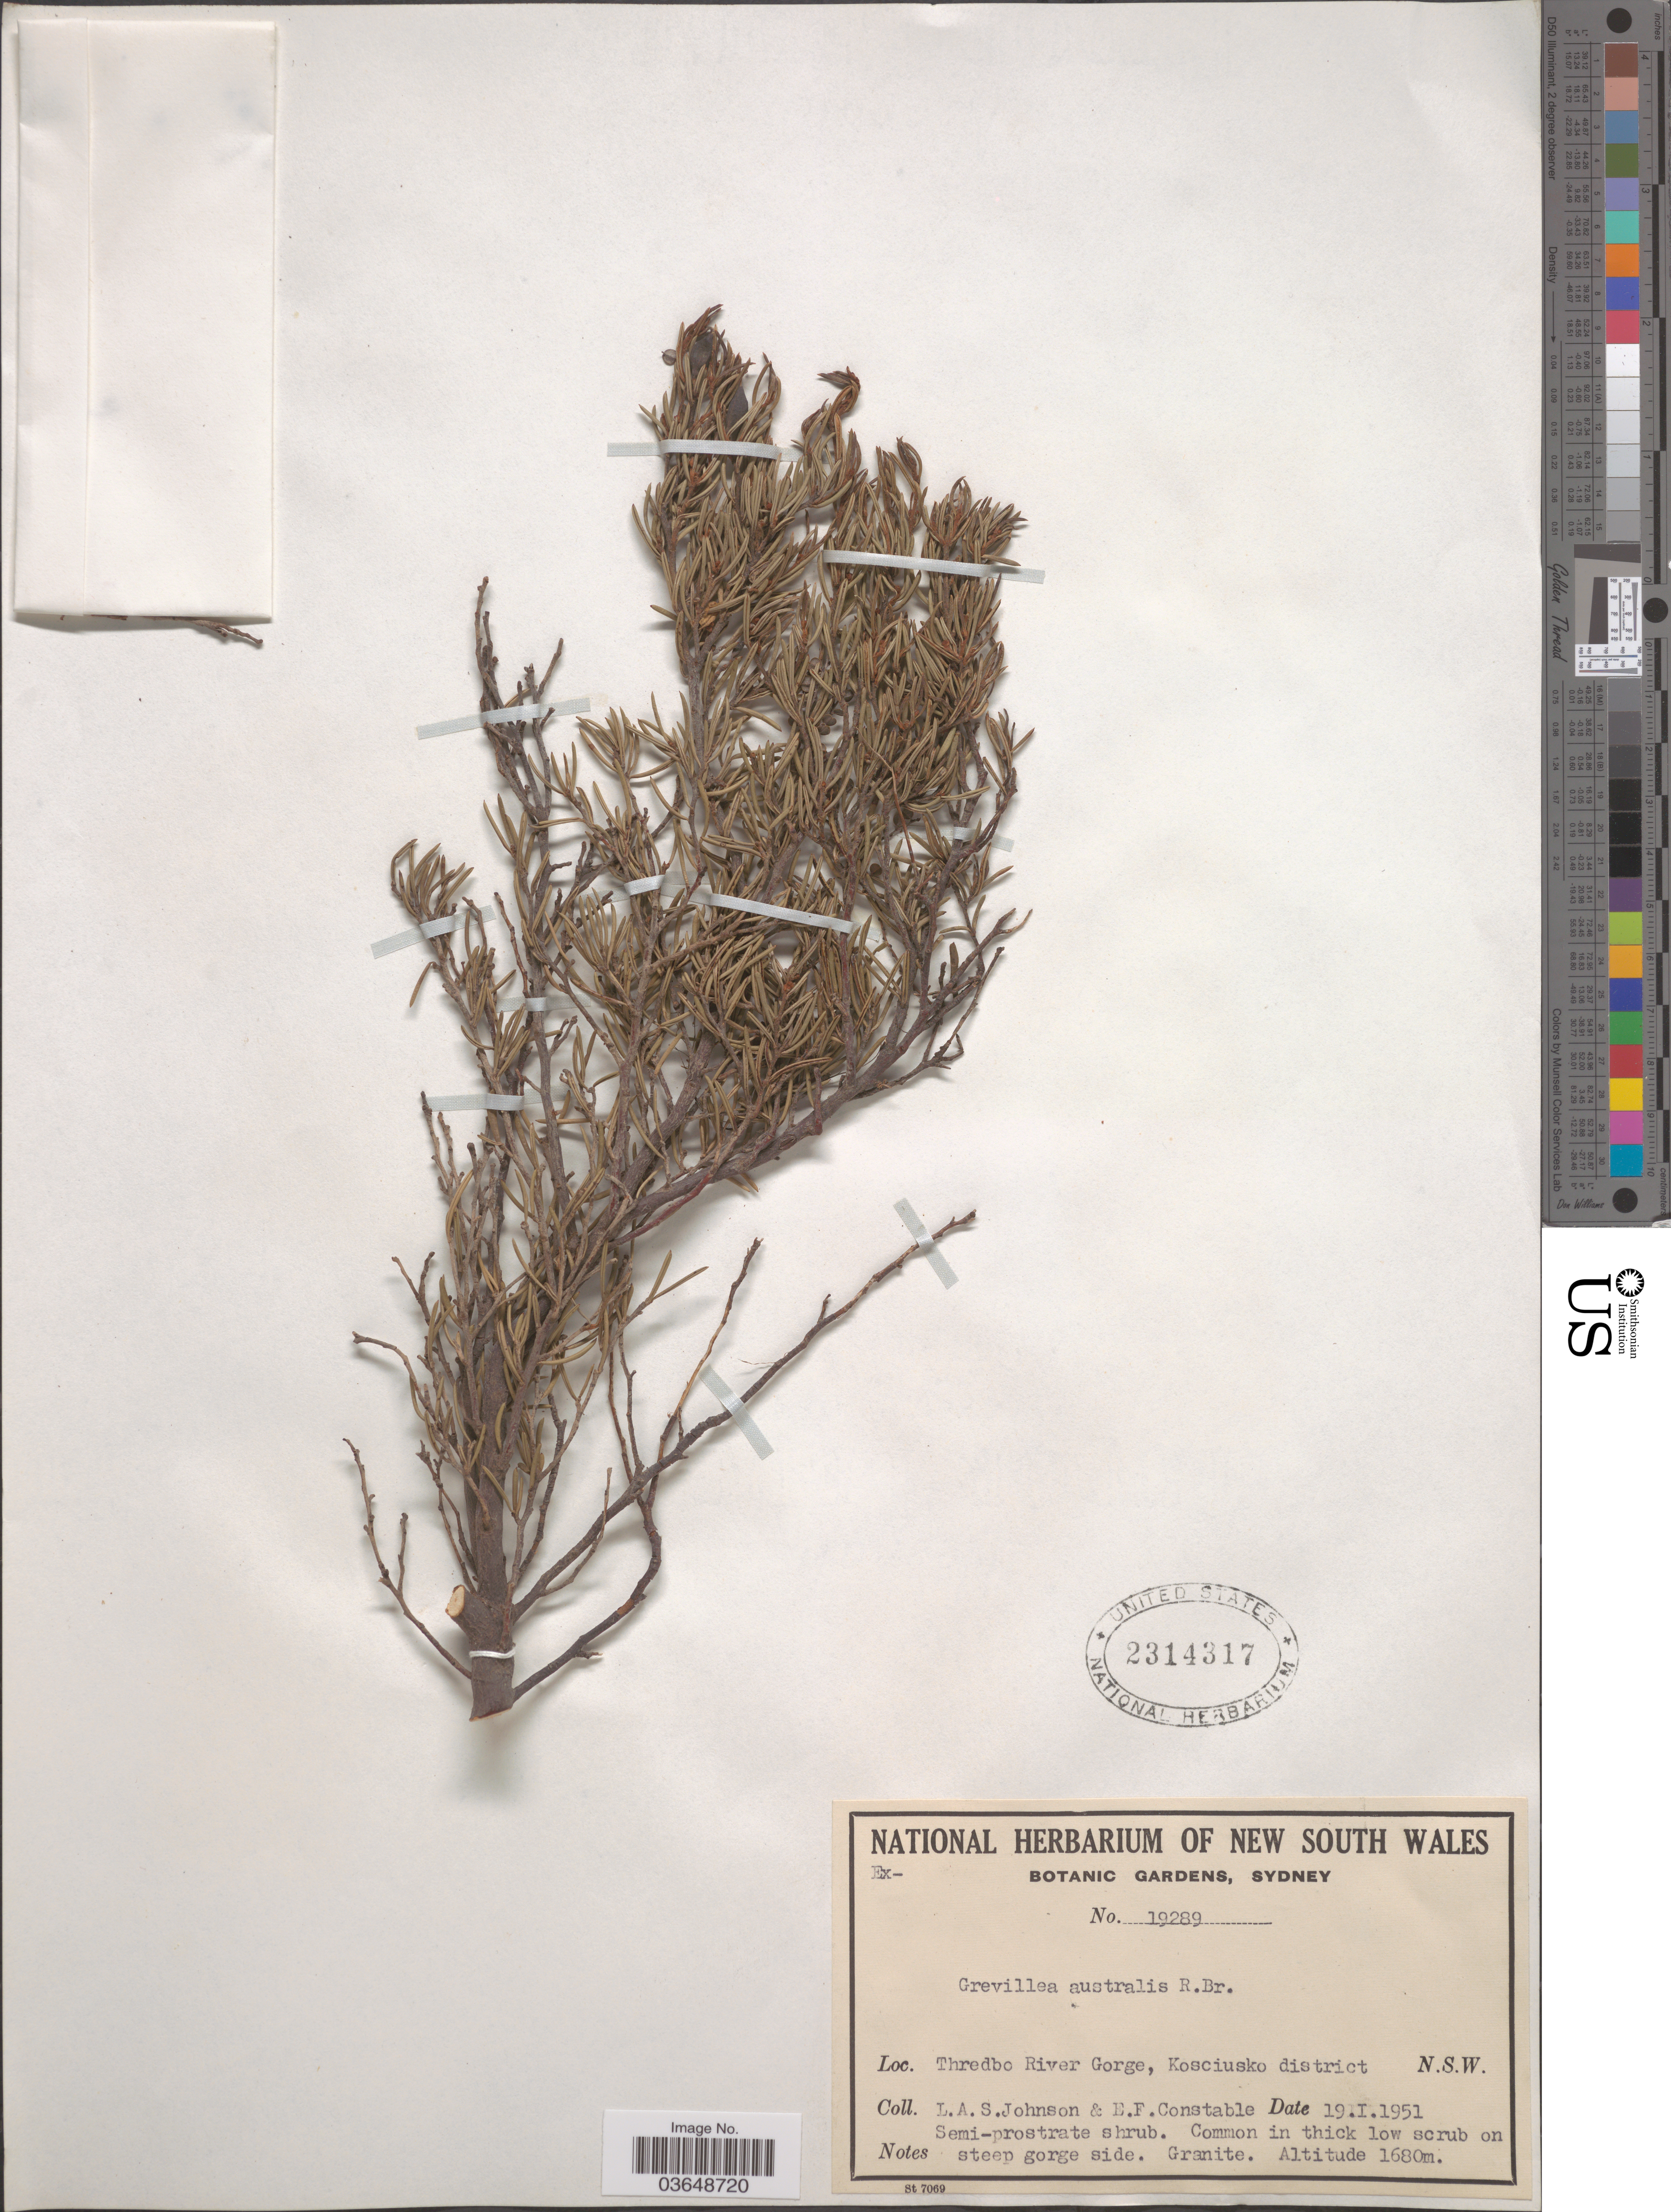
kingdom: Plantae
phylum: Tracheophyta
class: Magnoliopsida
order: Proteales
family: Proteaceae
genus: Grevillea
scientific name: Grevillea australis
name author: R. Br.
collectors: L. A. S. Johnson & E. F. Constable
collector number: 19289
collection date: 1951-02-19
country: Australia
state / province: New South Wales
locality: Thredbo River Gorge, Kosciusko district.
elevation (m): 1680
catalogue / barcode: US 2314317